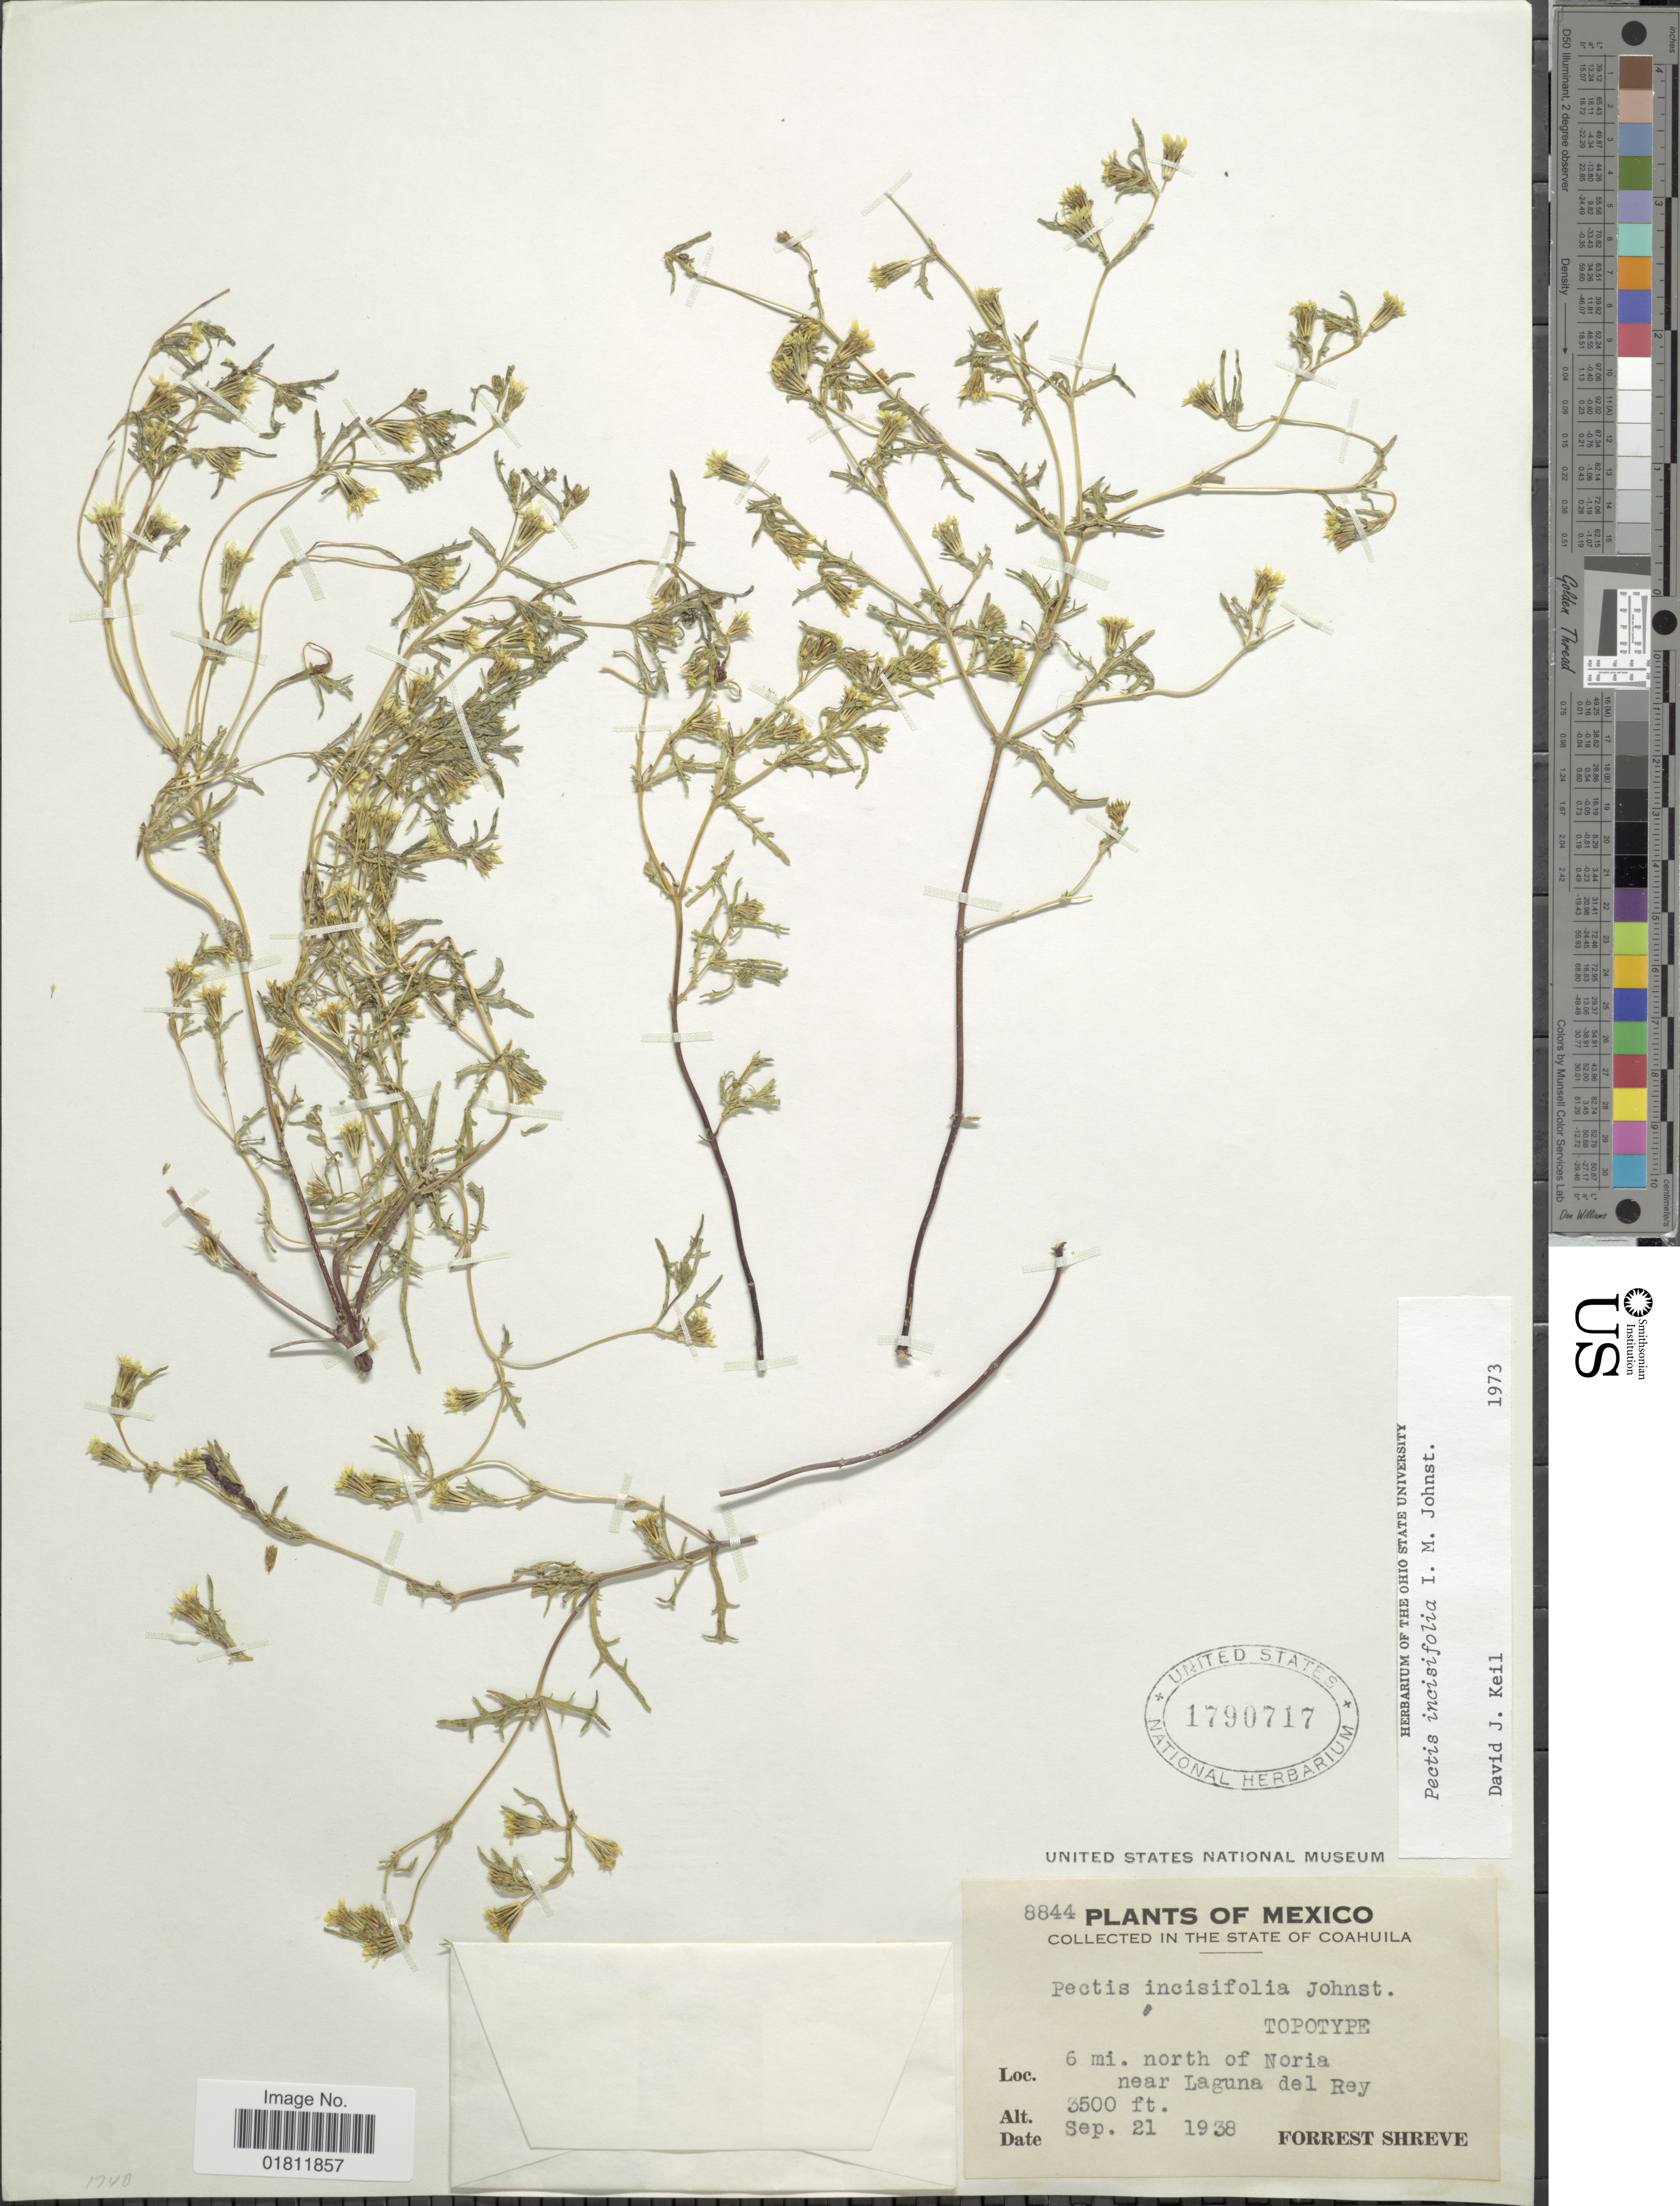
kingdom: Plantae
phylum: Tracheophyta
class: Magnoliopsida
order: Asterales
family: Asteraceae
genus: Pectis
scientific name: Pectis incisifolia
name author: I.M. Johnst.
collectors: F. Shreve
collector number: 8844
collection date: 1938-09-21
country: Mexico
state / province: Coahuila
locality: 6 mi. north of Noria. near Laguna del Rey.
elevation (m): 1067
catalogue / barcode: US 1790717